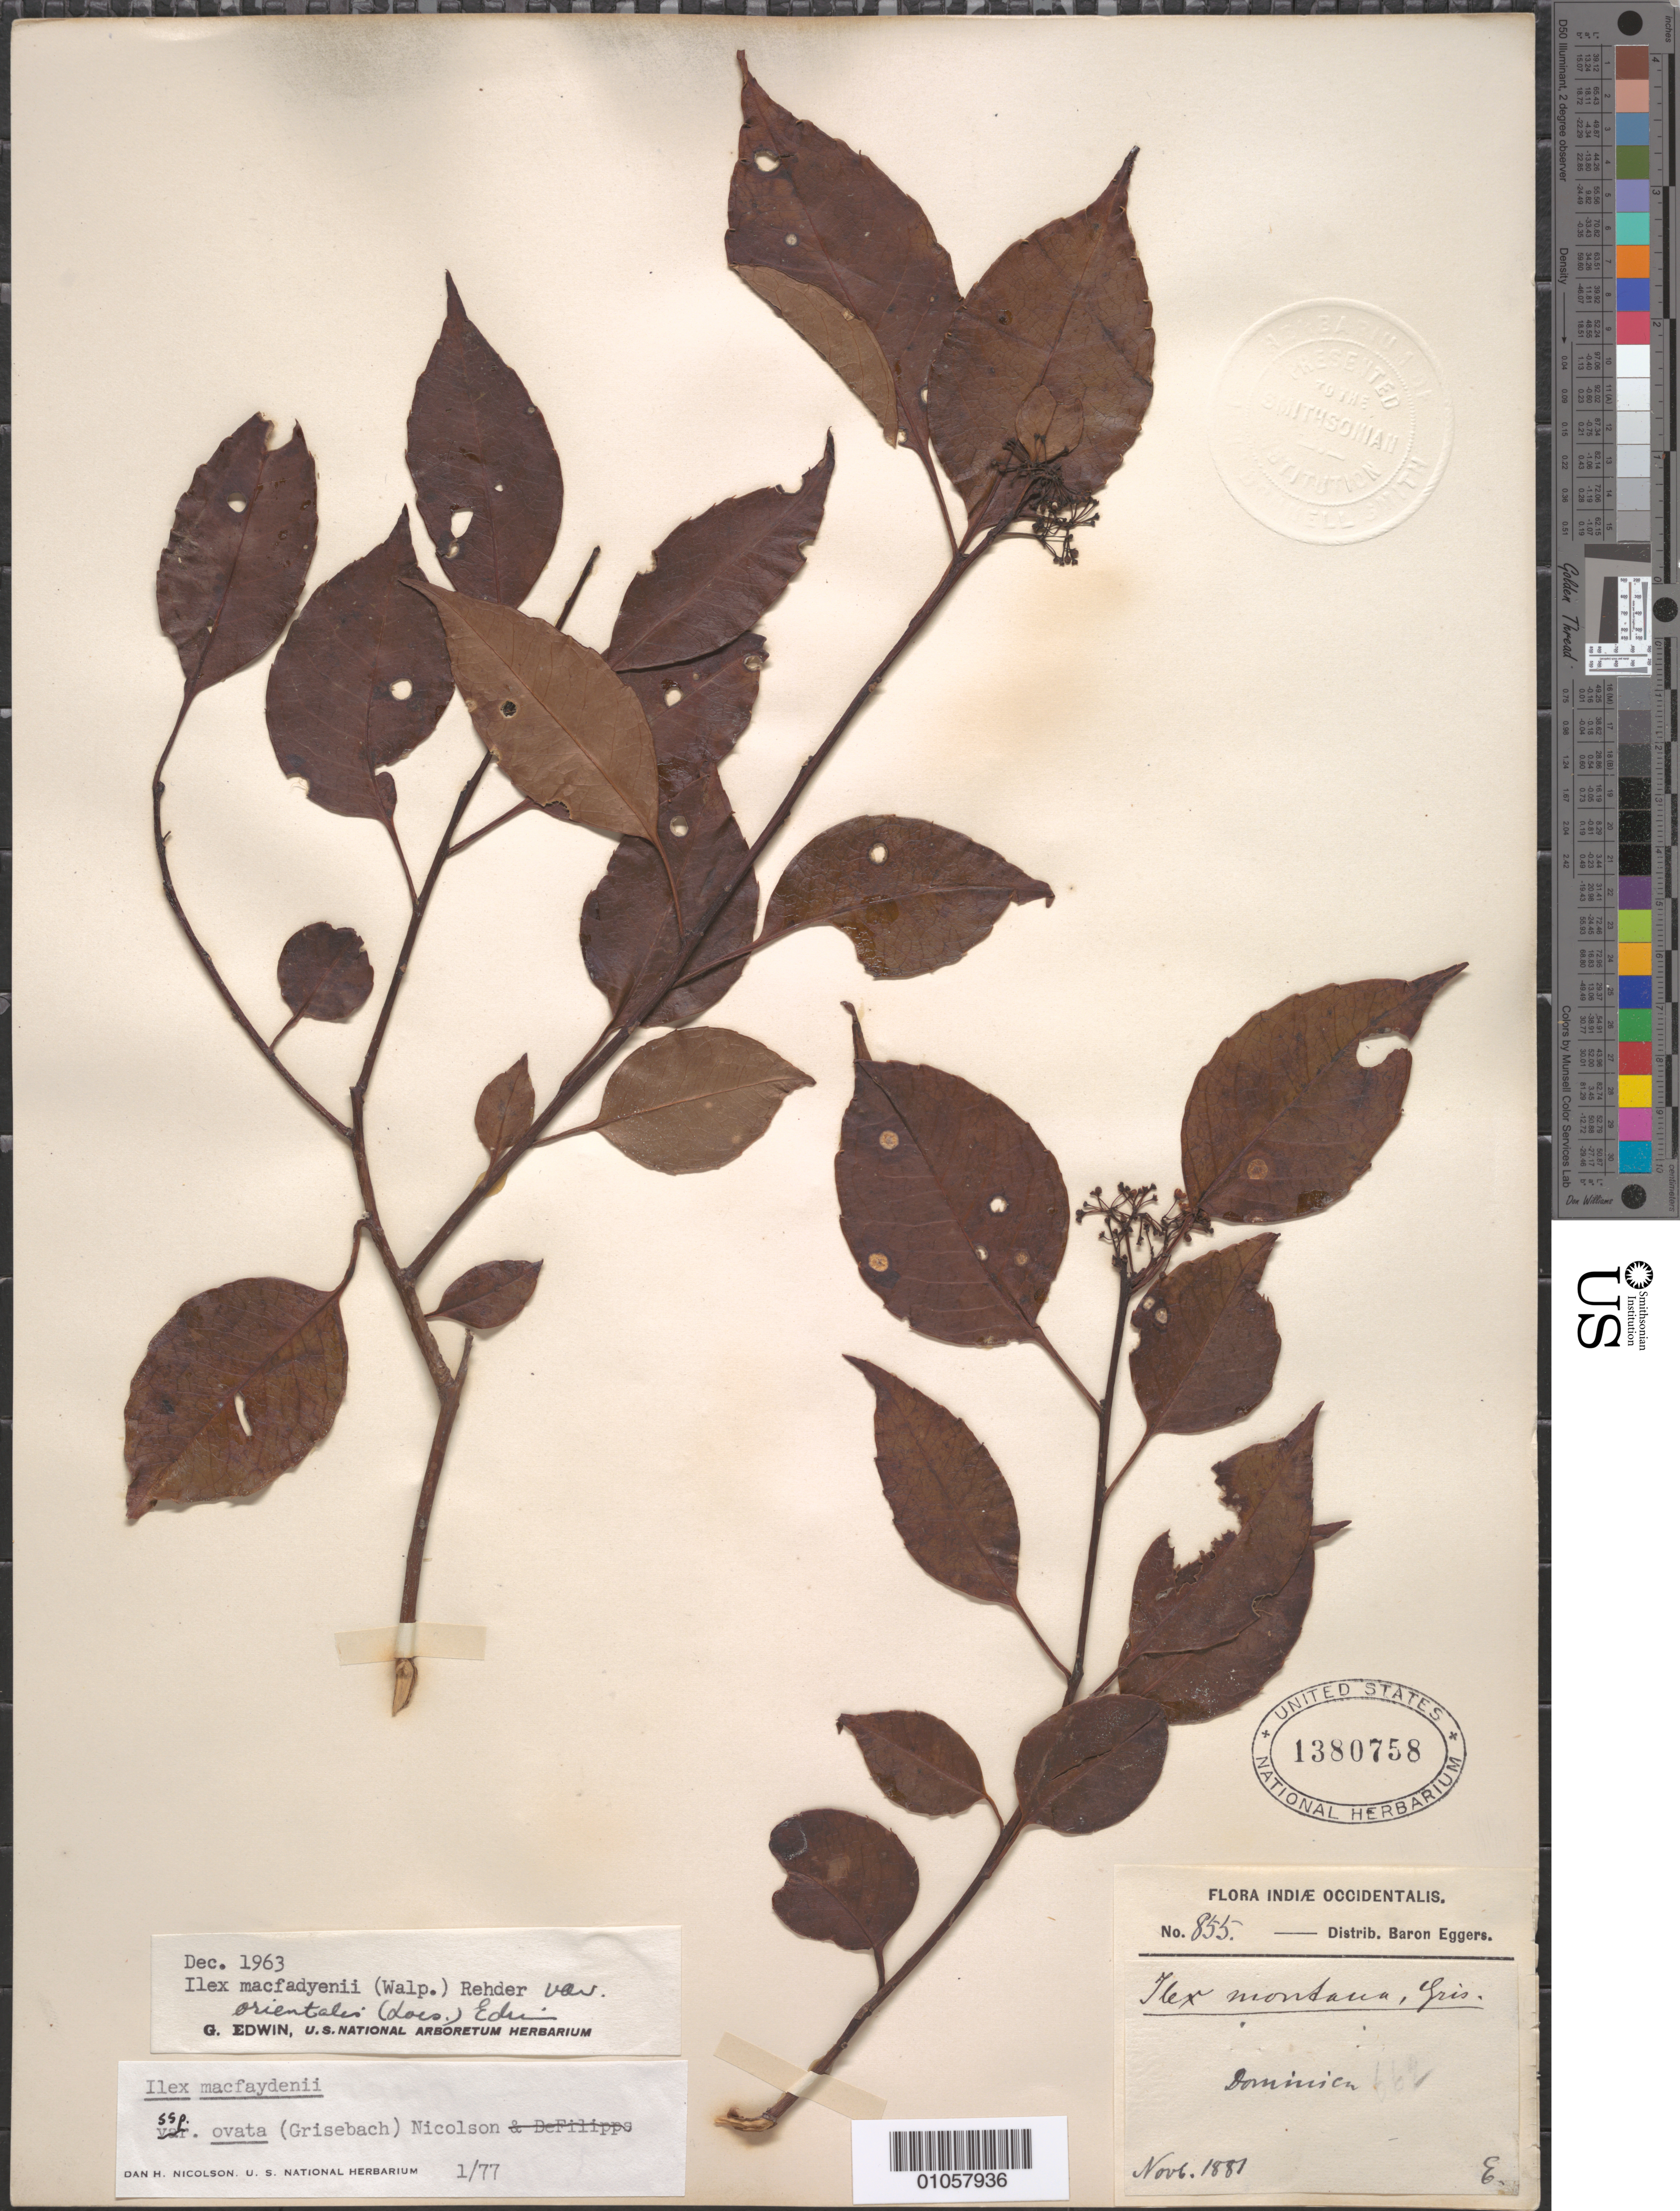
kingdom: Plantae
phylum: Tracheophyta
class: Magnoliopsida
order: Aquifoliales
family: Aquifoliaceae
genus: Ilex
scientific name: Ilex macfaydenii subsp. ovata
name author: (Griseb.) Nicolson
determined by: Nicolson, Dan H.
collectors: H. F. A. von Eggers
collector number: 855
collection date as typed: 06 Nov 1881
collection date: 1881-11-06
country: Dominica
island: Dominica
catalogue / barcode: US 1380758